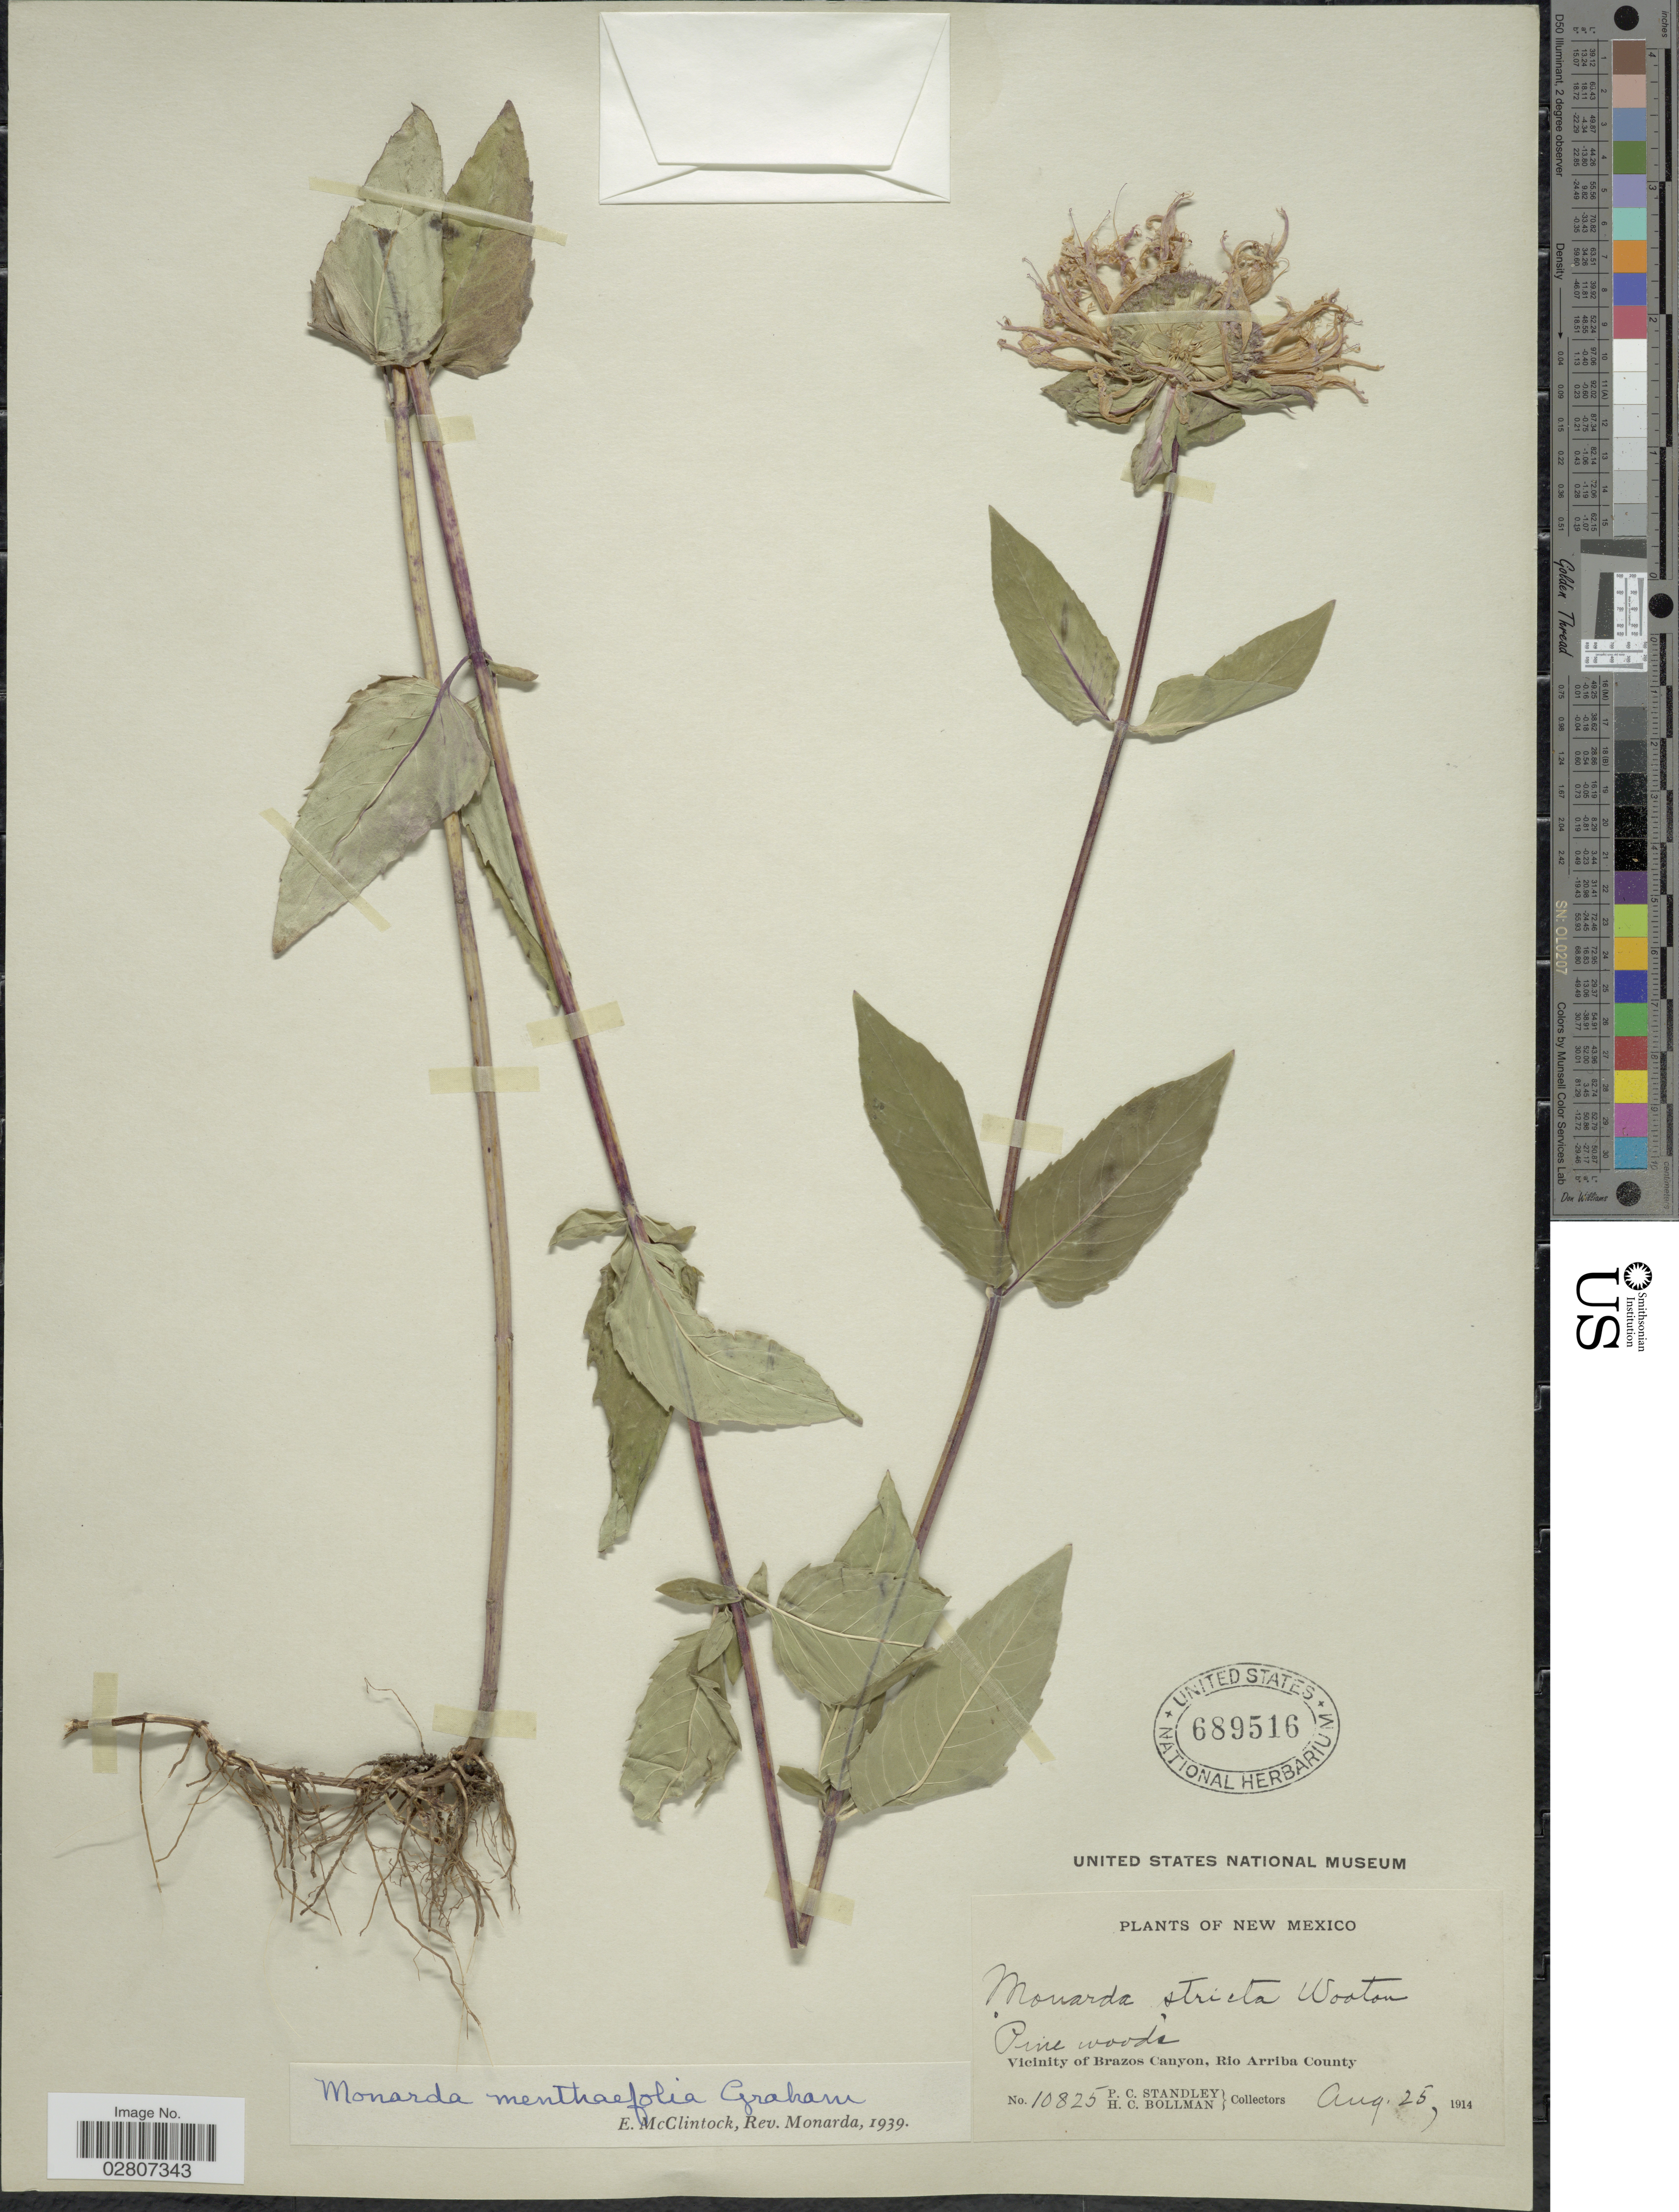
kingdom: Plantae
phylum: Tracheophyta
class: Magnoliopsida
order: Lamiales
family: Lamiaceae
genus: Monarda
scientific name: Monarda fistulosa var. mollis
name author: (L.) L.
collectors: P. C. Standley & H. C. Bollman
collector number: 10825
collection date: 1914-08-25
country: United States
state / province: New Mexico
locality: Pine woods. Vicinity of Brazos Canyon, Rio Arriba County.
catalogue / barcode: US 689516